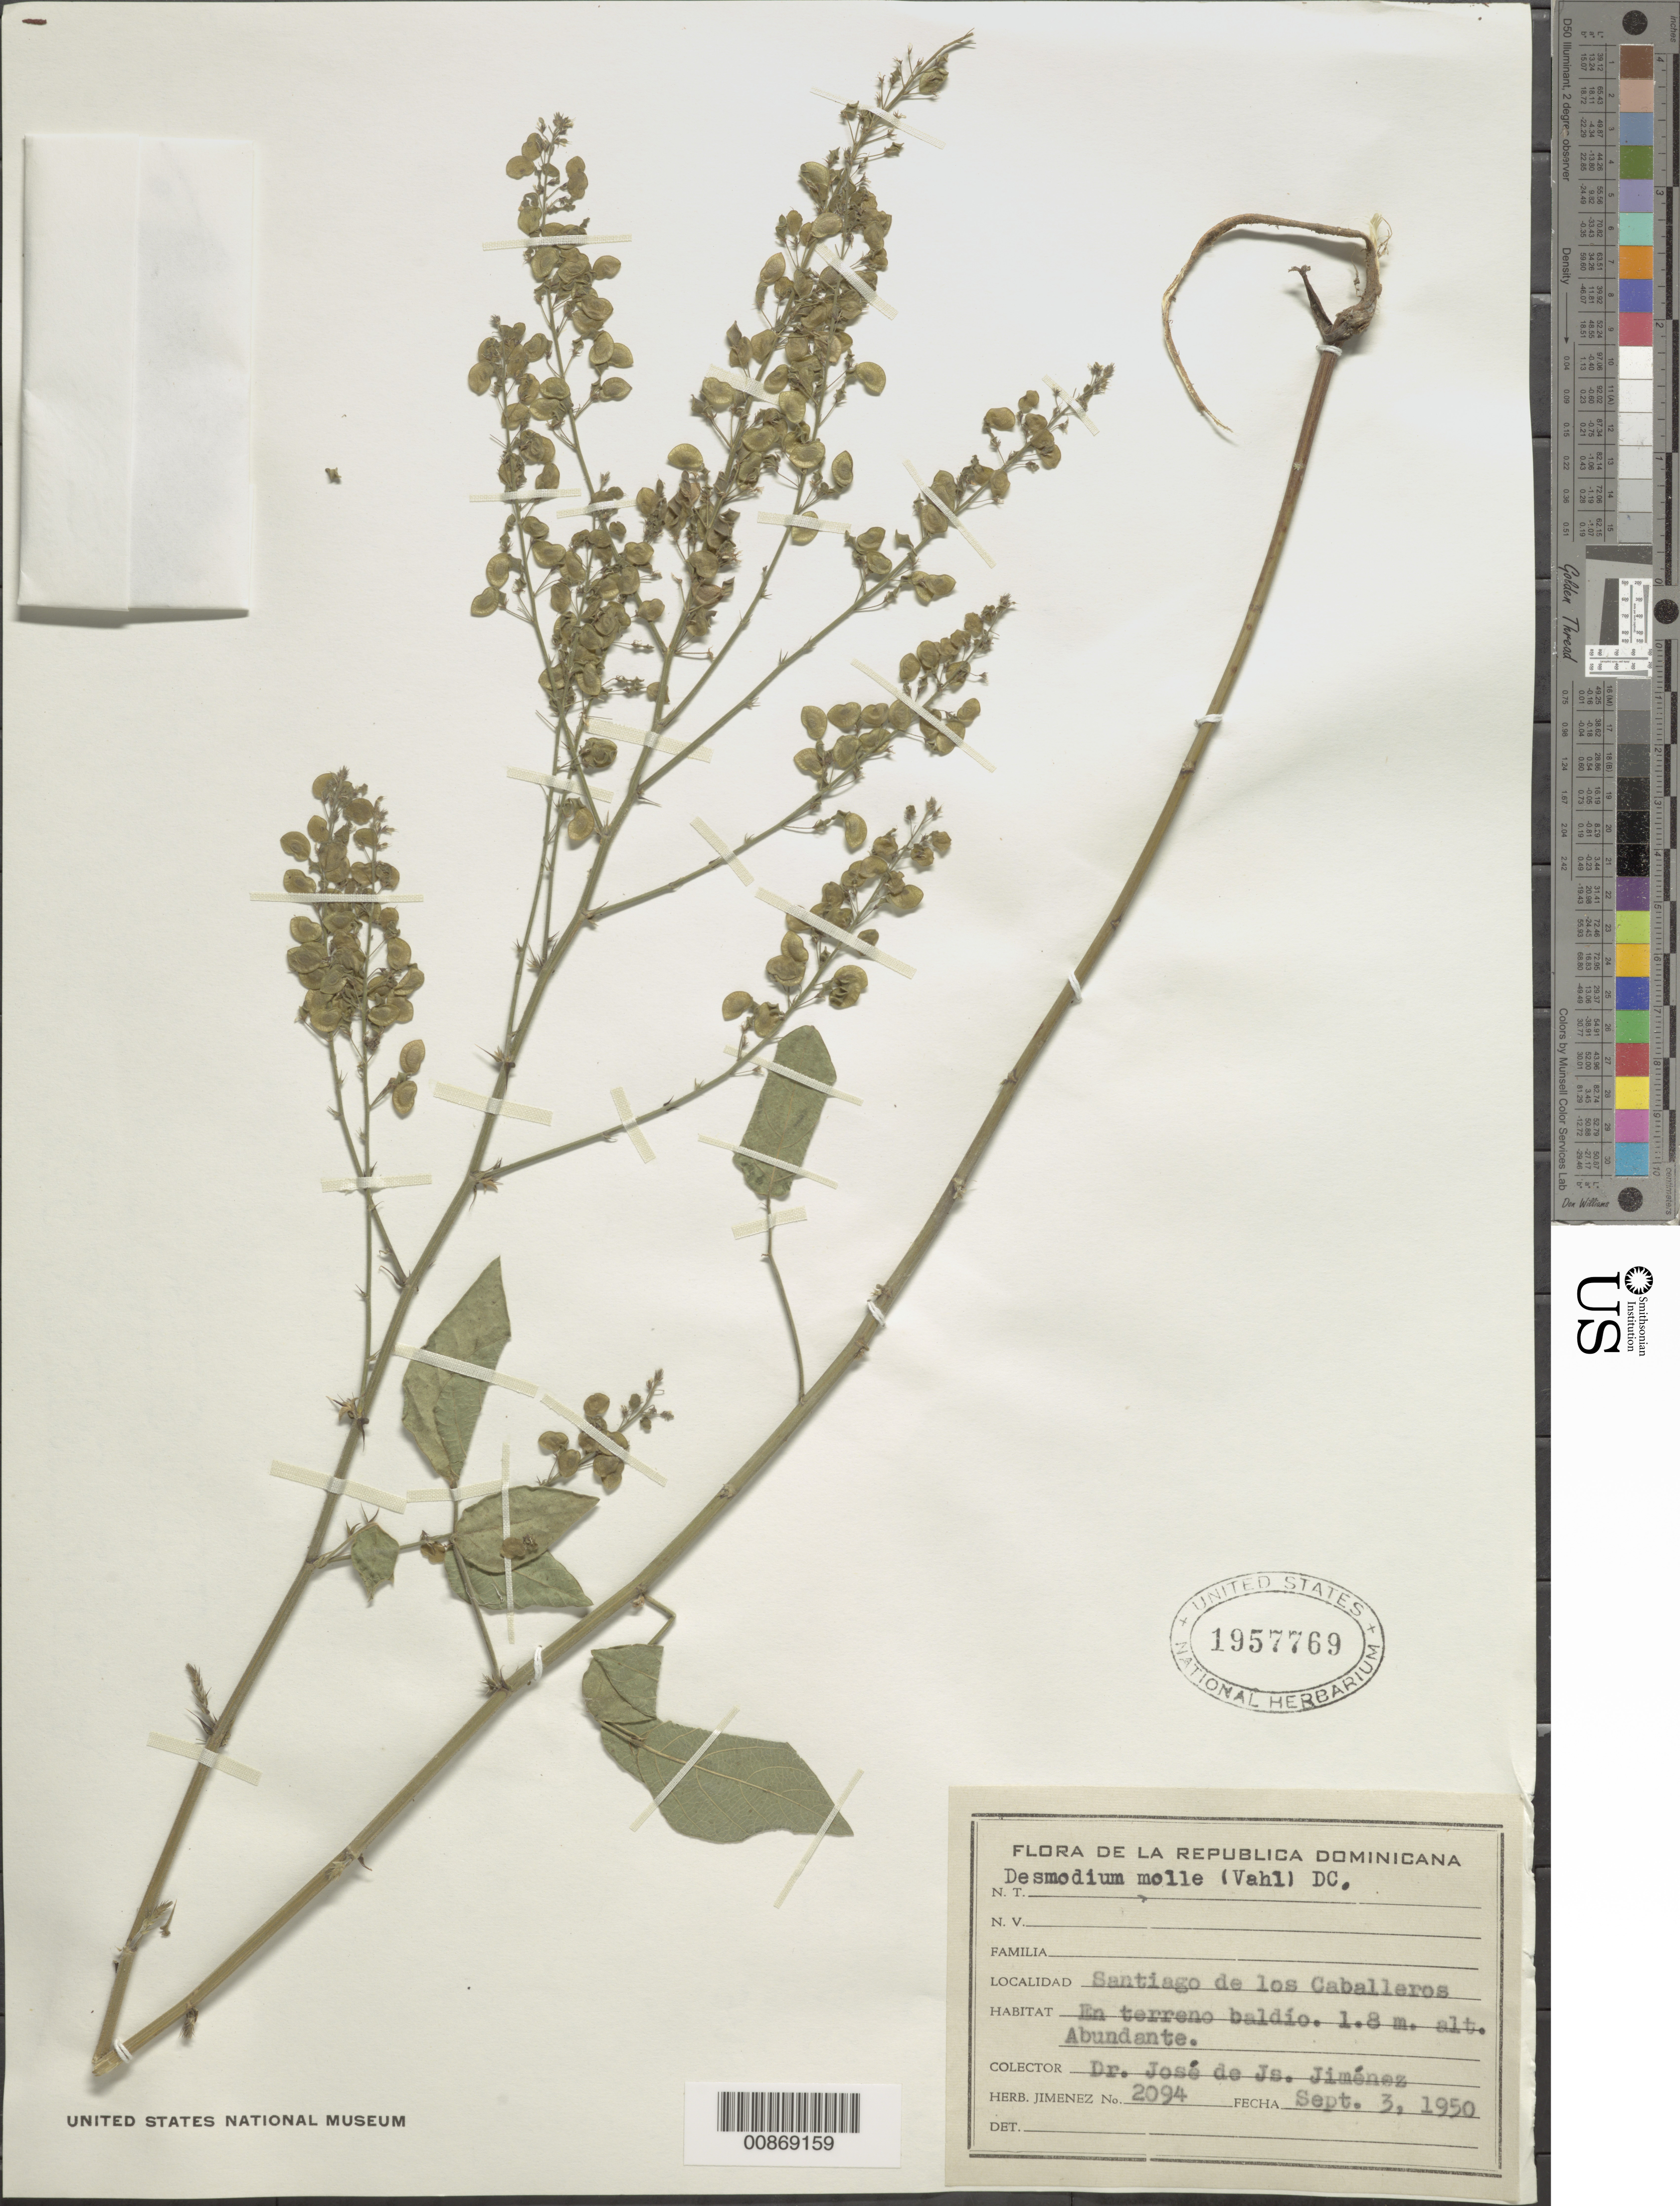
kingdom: Plantae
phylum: Tracheophyta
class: Magnoliopsida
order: Fabales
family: Fabaceae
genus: Desmodium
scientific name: Desmodium glabrum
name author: (Mill.) DC.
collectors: J. J. Jiménez Almonte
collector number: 2094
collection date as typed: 03 Sep 1950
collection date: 1950-09-03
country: Dominican Republic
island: Hispaniola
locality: Santiago de los Caballeros.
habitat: En terreno baldío.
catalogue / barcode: US 1957769